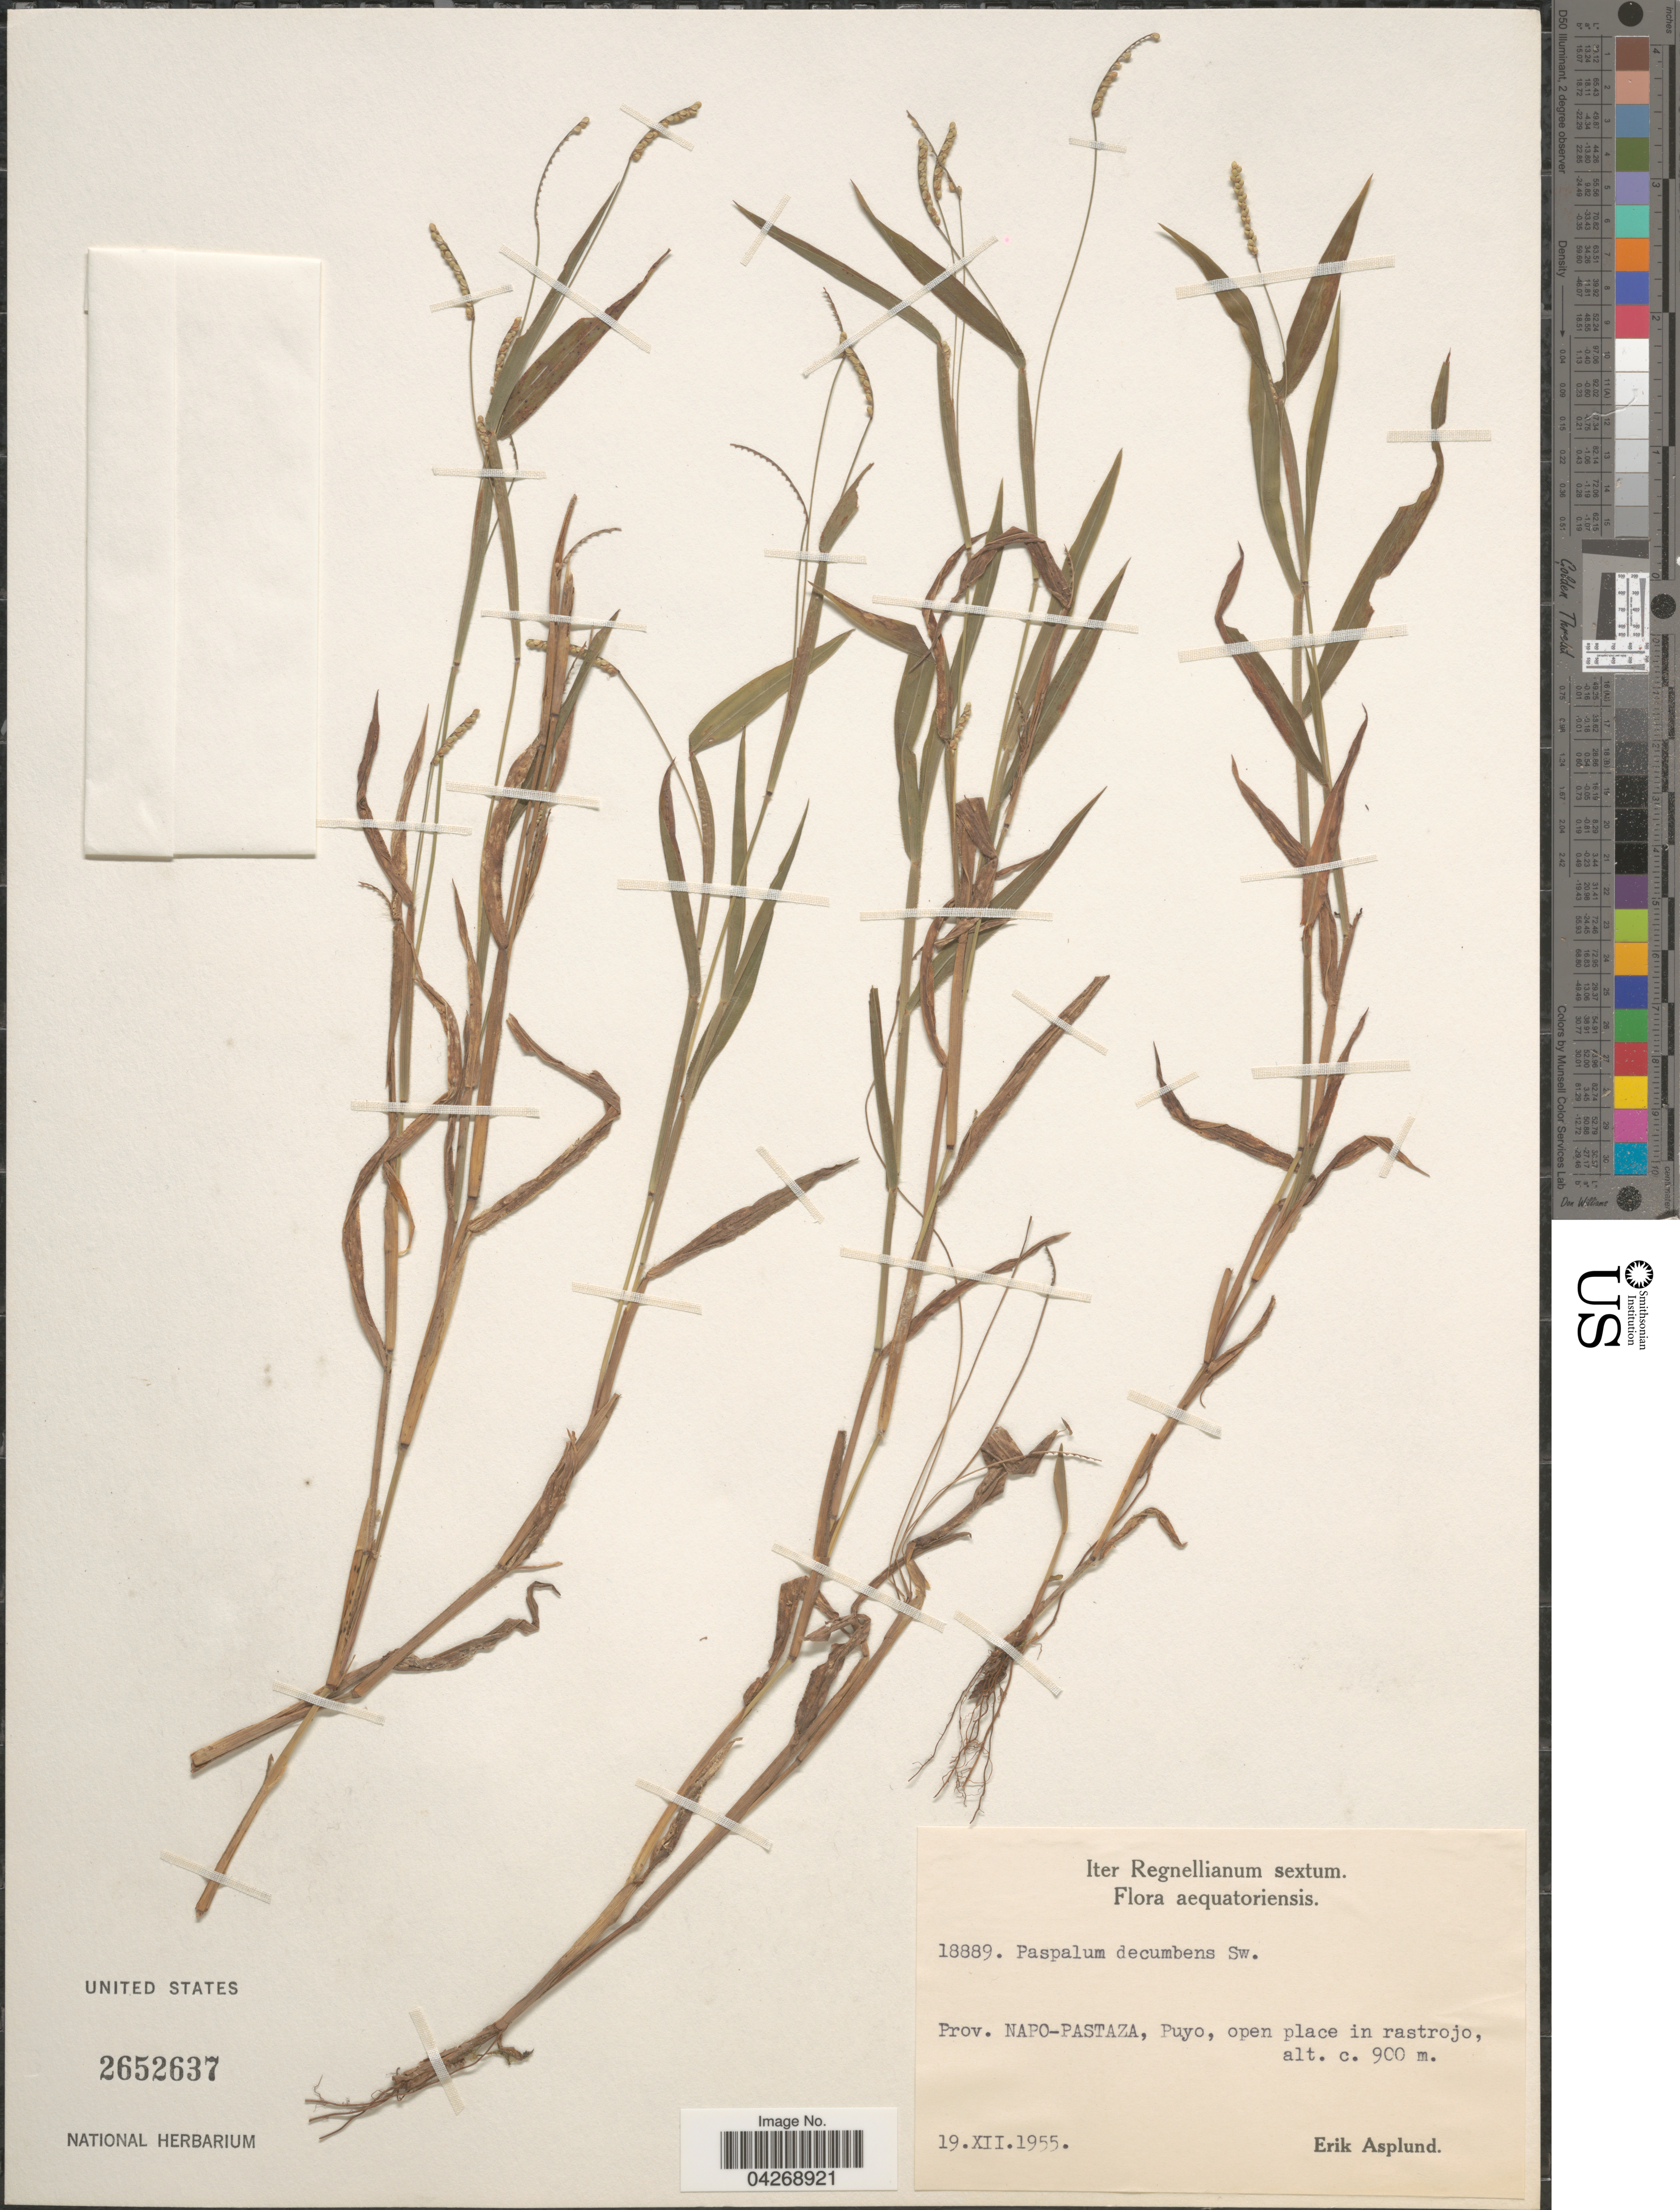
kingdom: Plantae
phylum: Tracheophyta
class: Liliopsida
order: Poales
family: Poaceae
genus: Paspalum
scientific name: Paspalum decumbens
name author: Sw.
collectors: E. Asplund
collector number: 18889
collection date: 1955-12-19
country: Ecuador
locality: Iter Regnellianum sextum. Aequatoriensis. Prov. Napo-Pastaza, Puyo, open place in rastrojo.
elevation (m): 900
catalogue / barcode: US 2652637